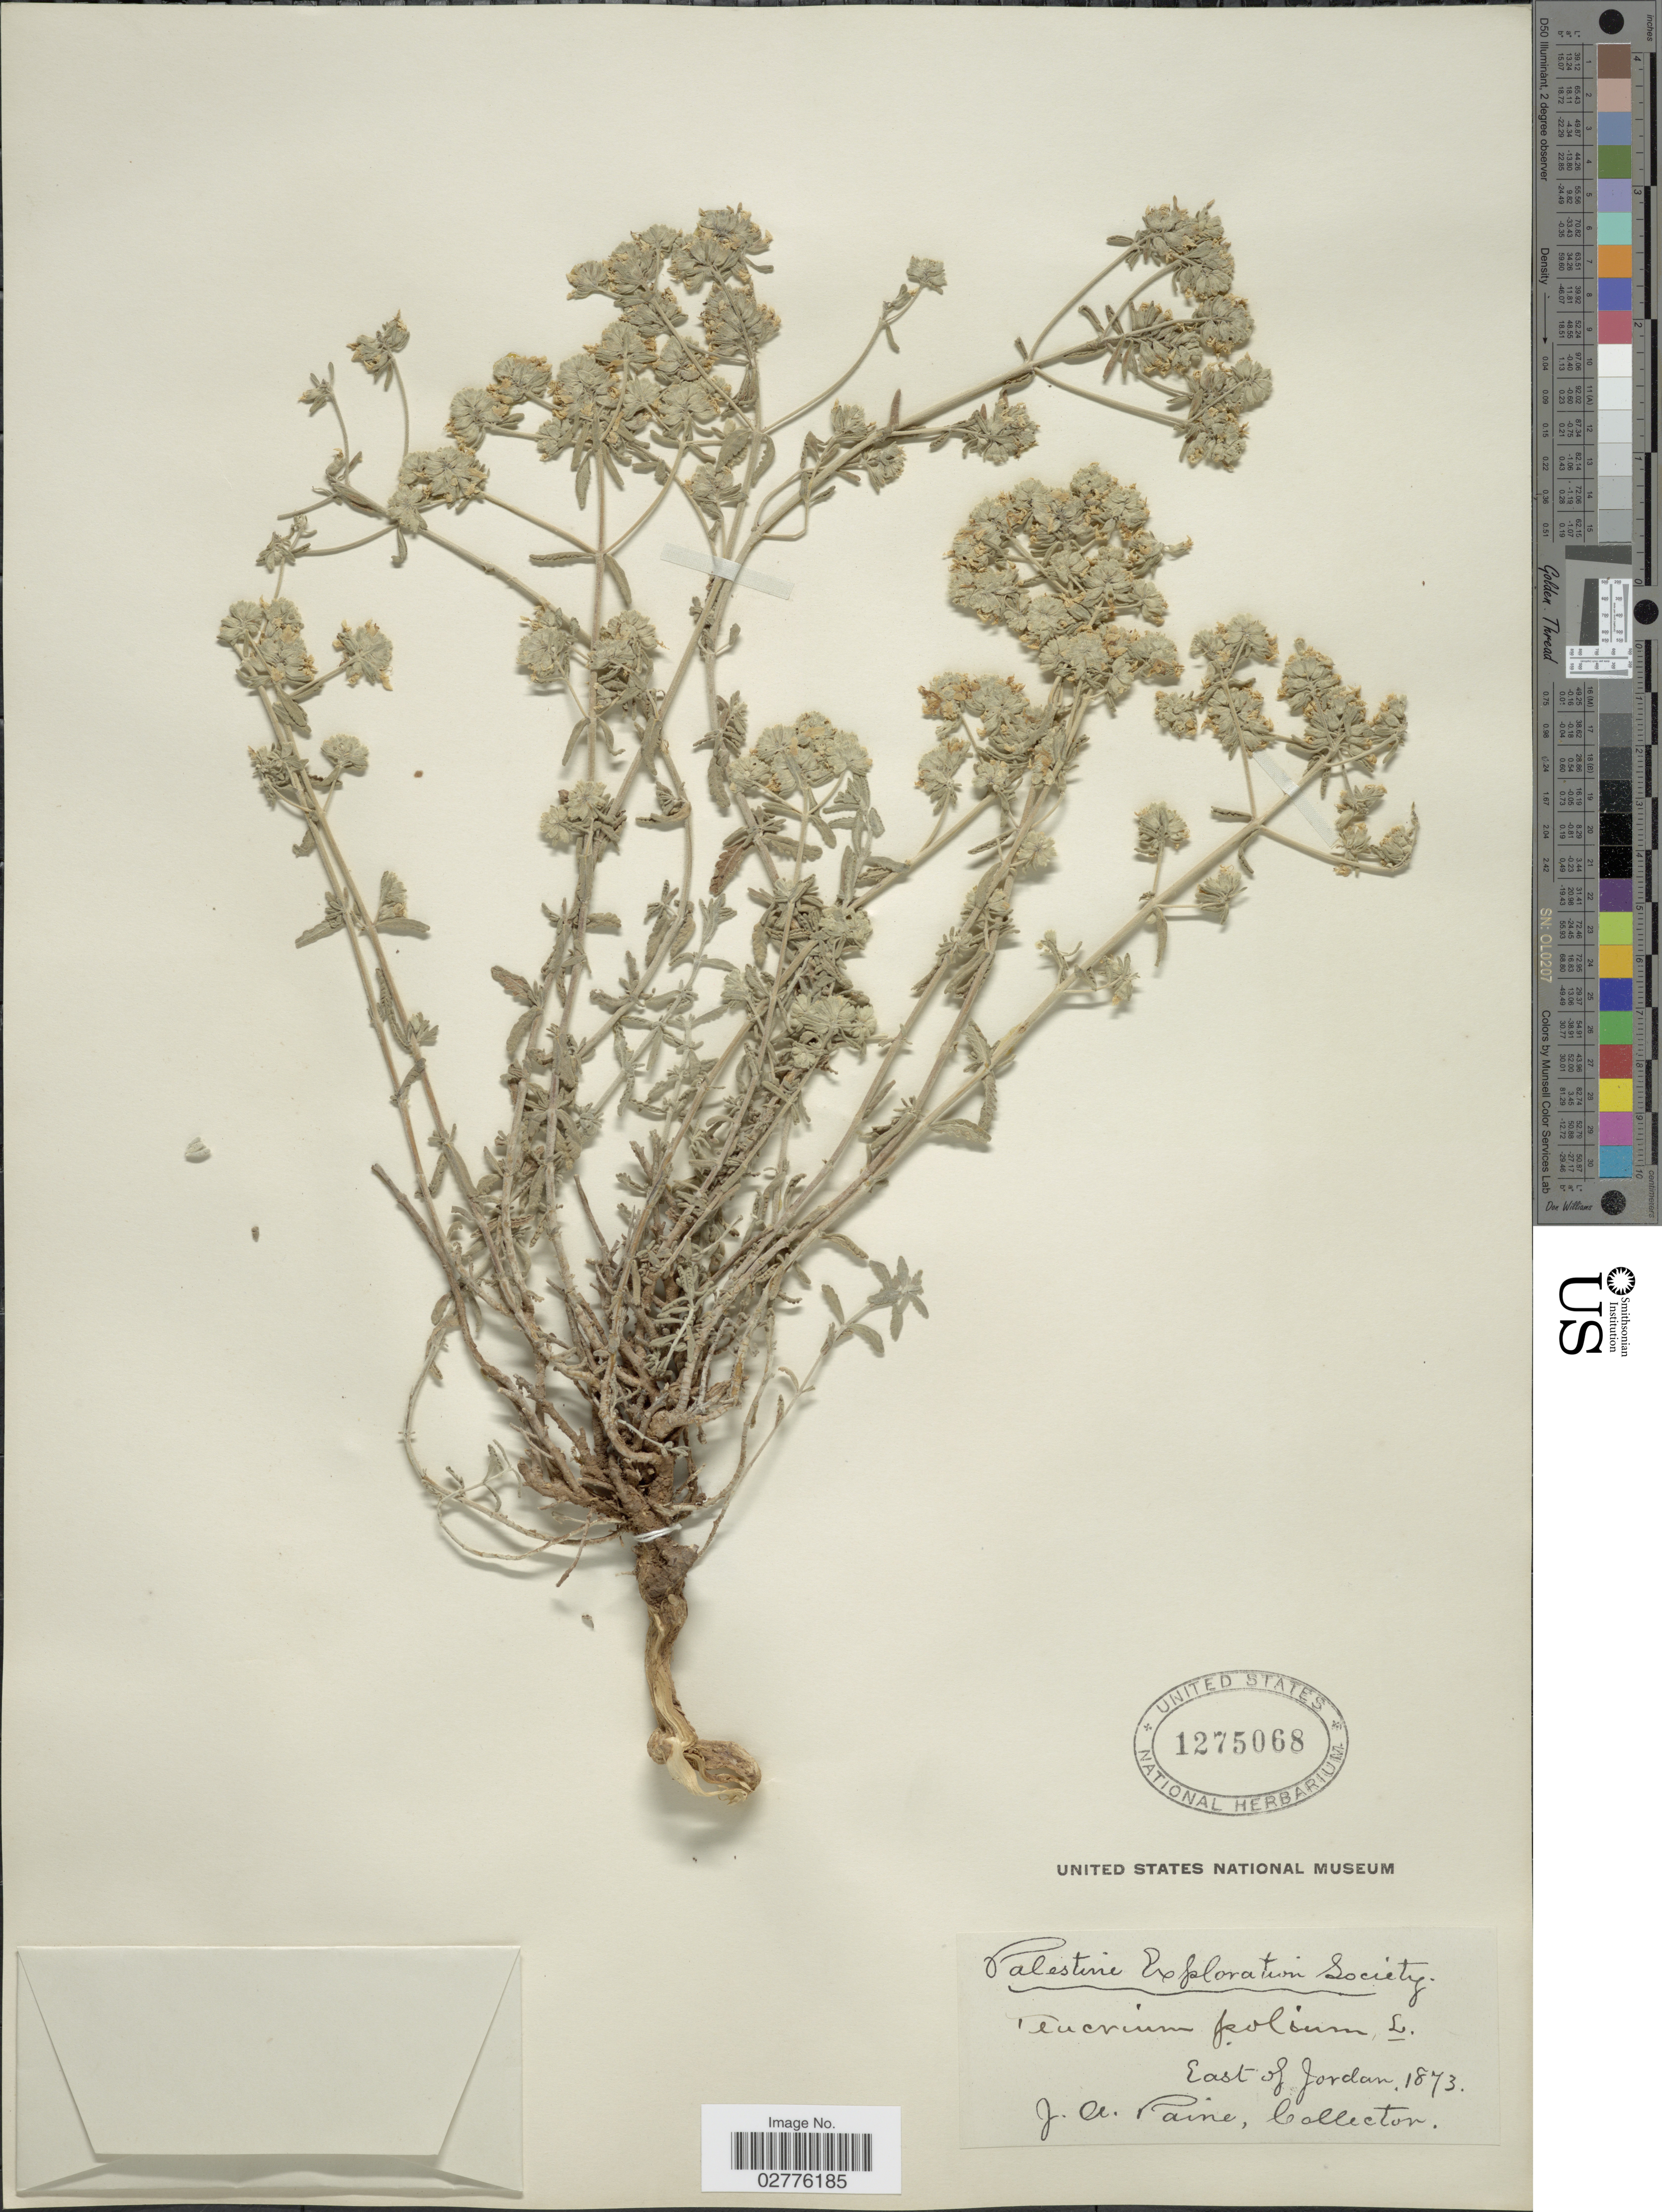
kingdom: Plantae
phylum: Tracheophyta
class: Magnoliopsida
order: Lamiales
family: Lamiaceae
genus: Teucrium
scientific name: Teucrium polium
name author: L.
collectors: J. A. Paine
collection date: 1873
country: Jordan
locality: East of Jordan.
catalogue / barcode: US 1275068